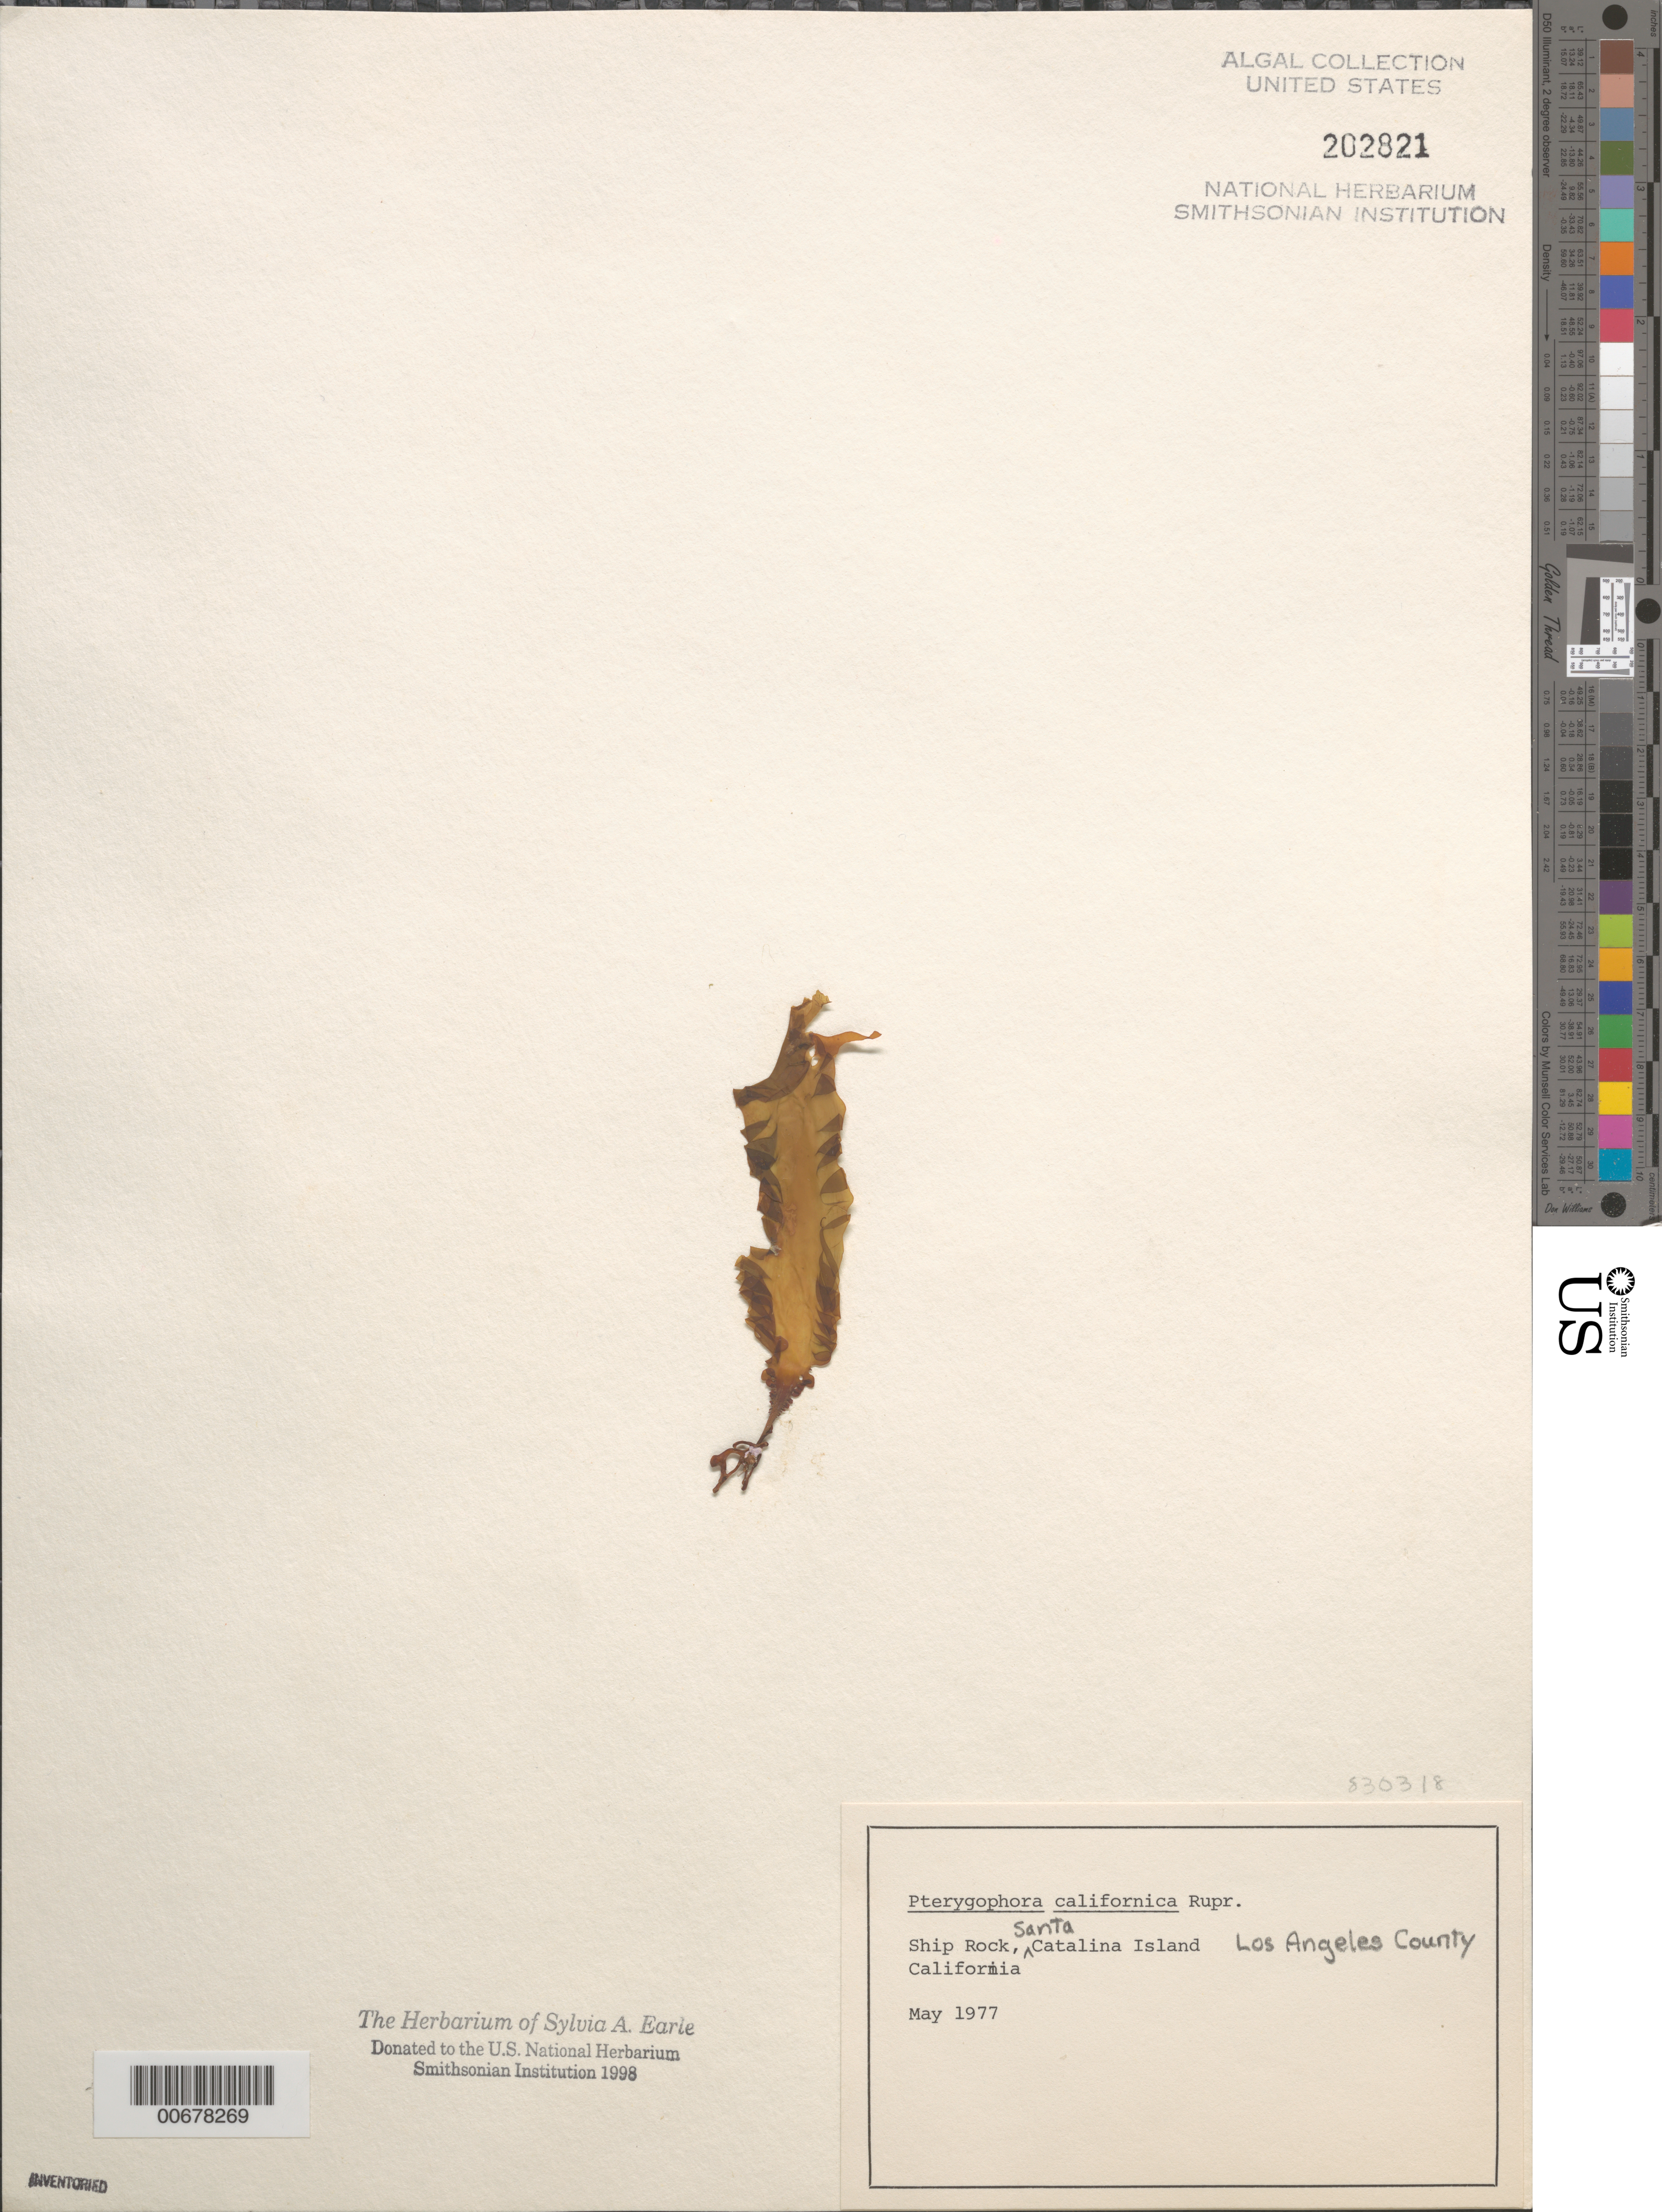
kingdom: Chromista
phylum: Ochrophyta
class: Phaeophyceae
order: Laminariales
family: Alariaceae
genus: Pterygophora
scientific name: Pterygophora californica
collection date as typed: May 1977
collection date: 1977-05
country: United States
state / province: California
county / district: Los Angeles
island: Santa Catalina Island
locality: Ship Rock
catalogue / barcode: US 202821